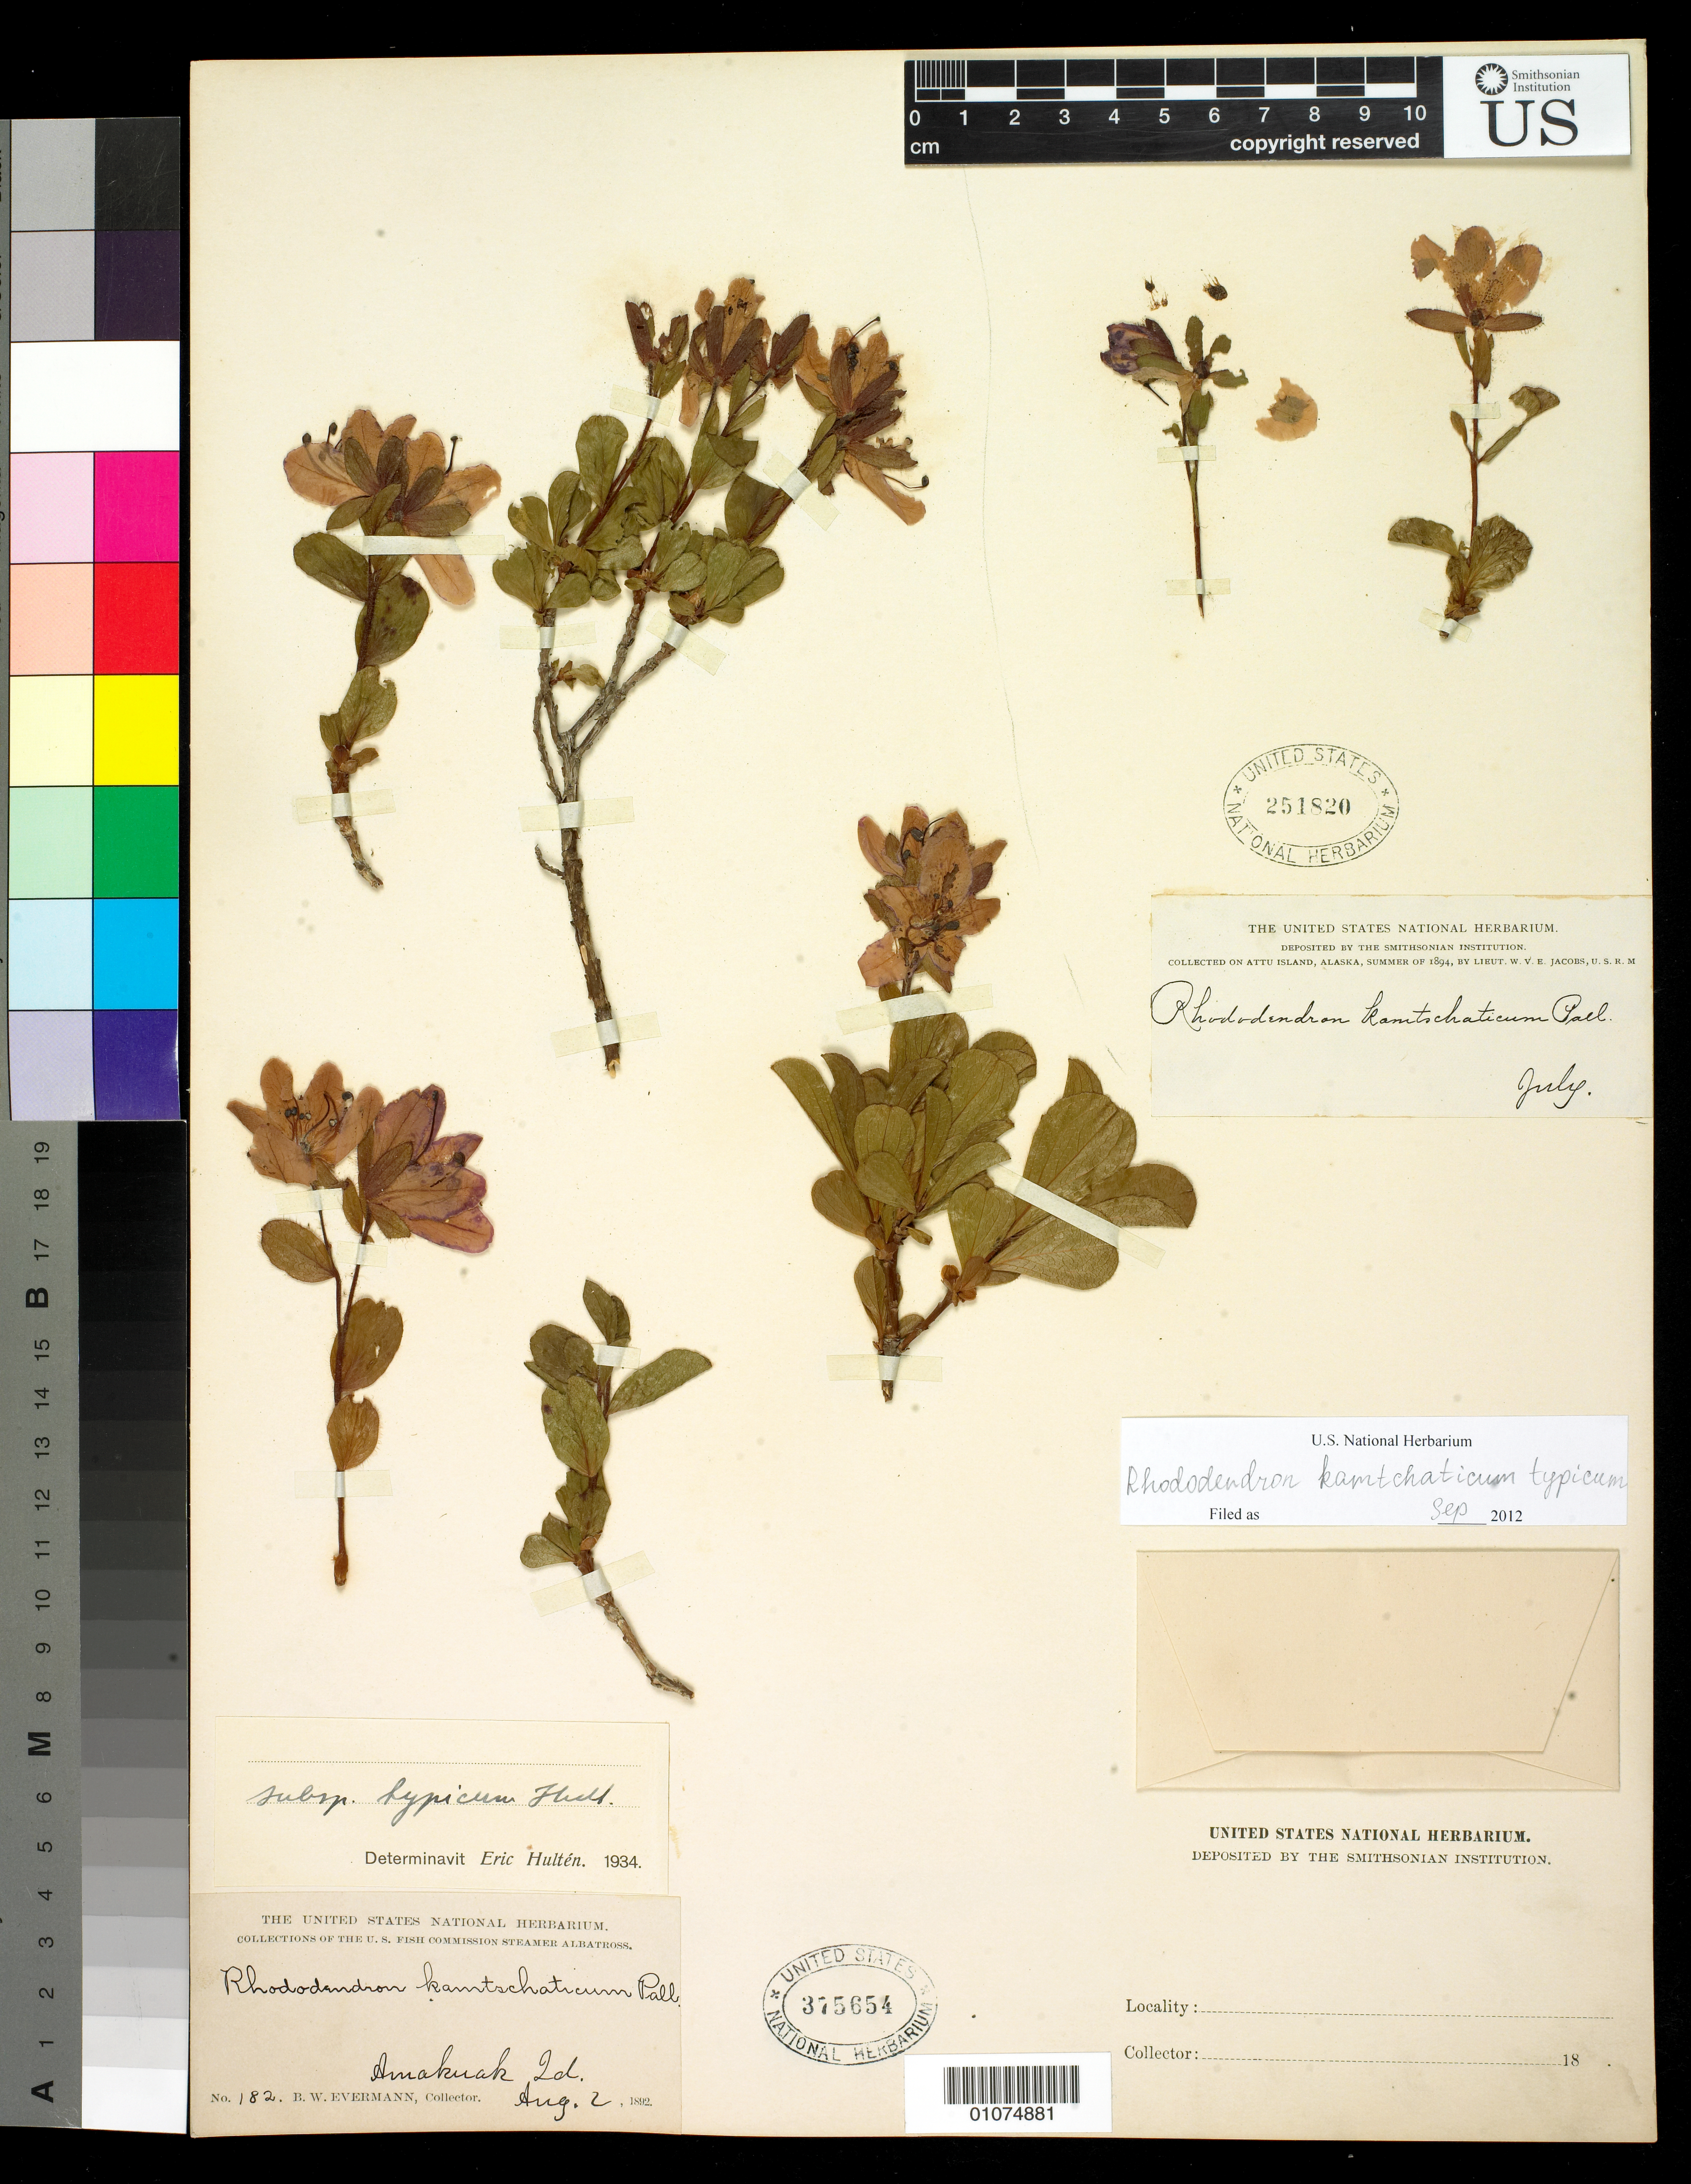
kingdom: Plantae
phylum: Tracheophyta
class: Magnoliopsida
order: Ericales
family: Ericaceae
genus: Rhododendron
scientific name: Rhododendron kamtschaticum subsp. typicum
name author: Pall.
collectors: B. W. Evermann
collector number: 182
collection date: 1892-08-02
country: United States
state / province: Alaska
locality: Amakuak Island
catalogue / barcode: US 375654